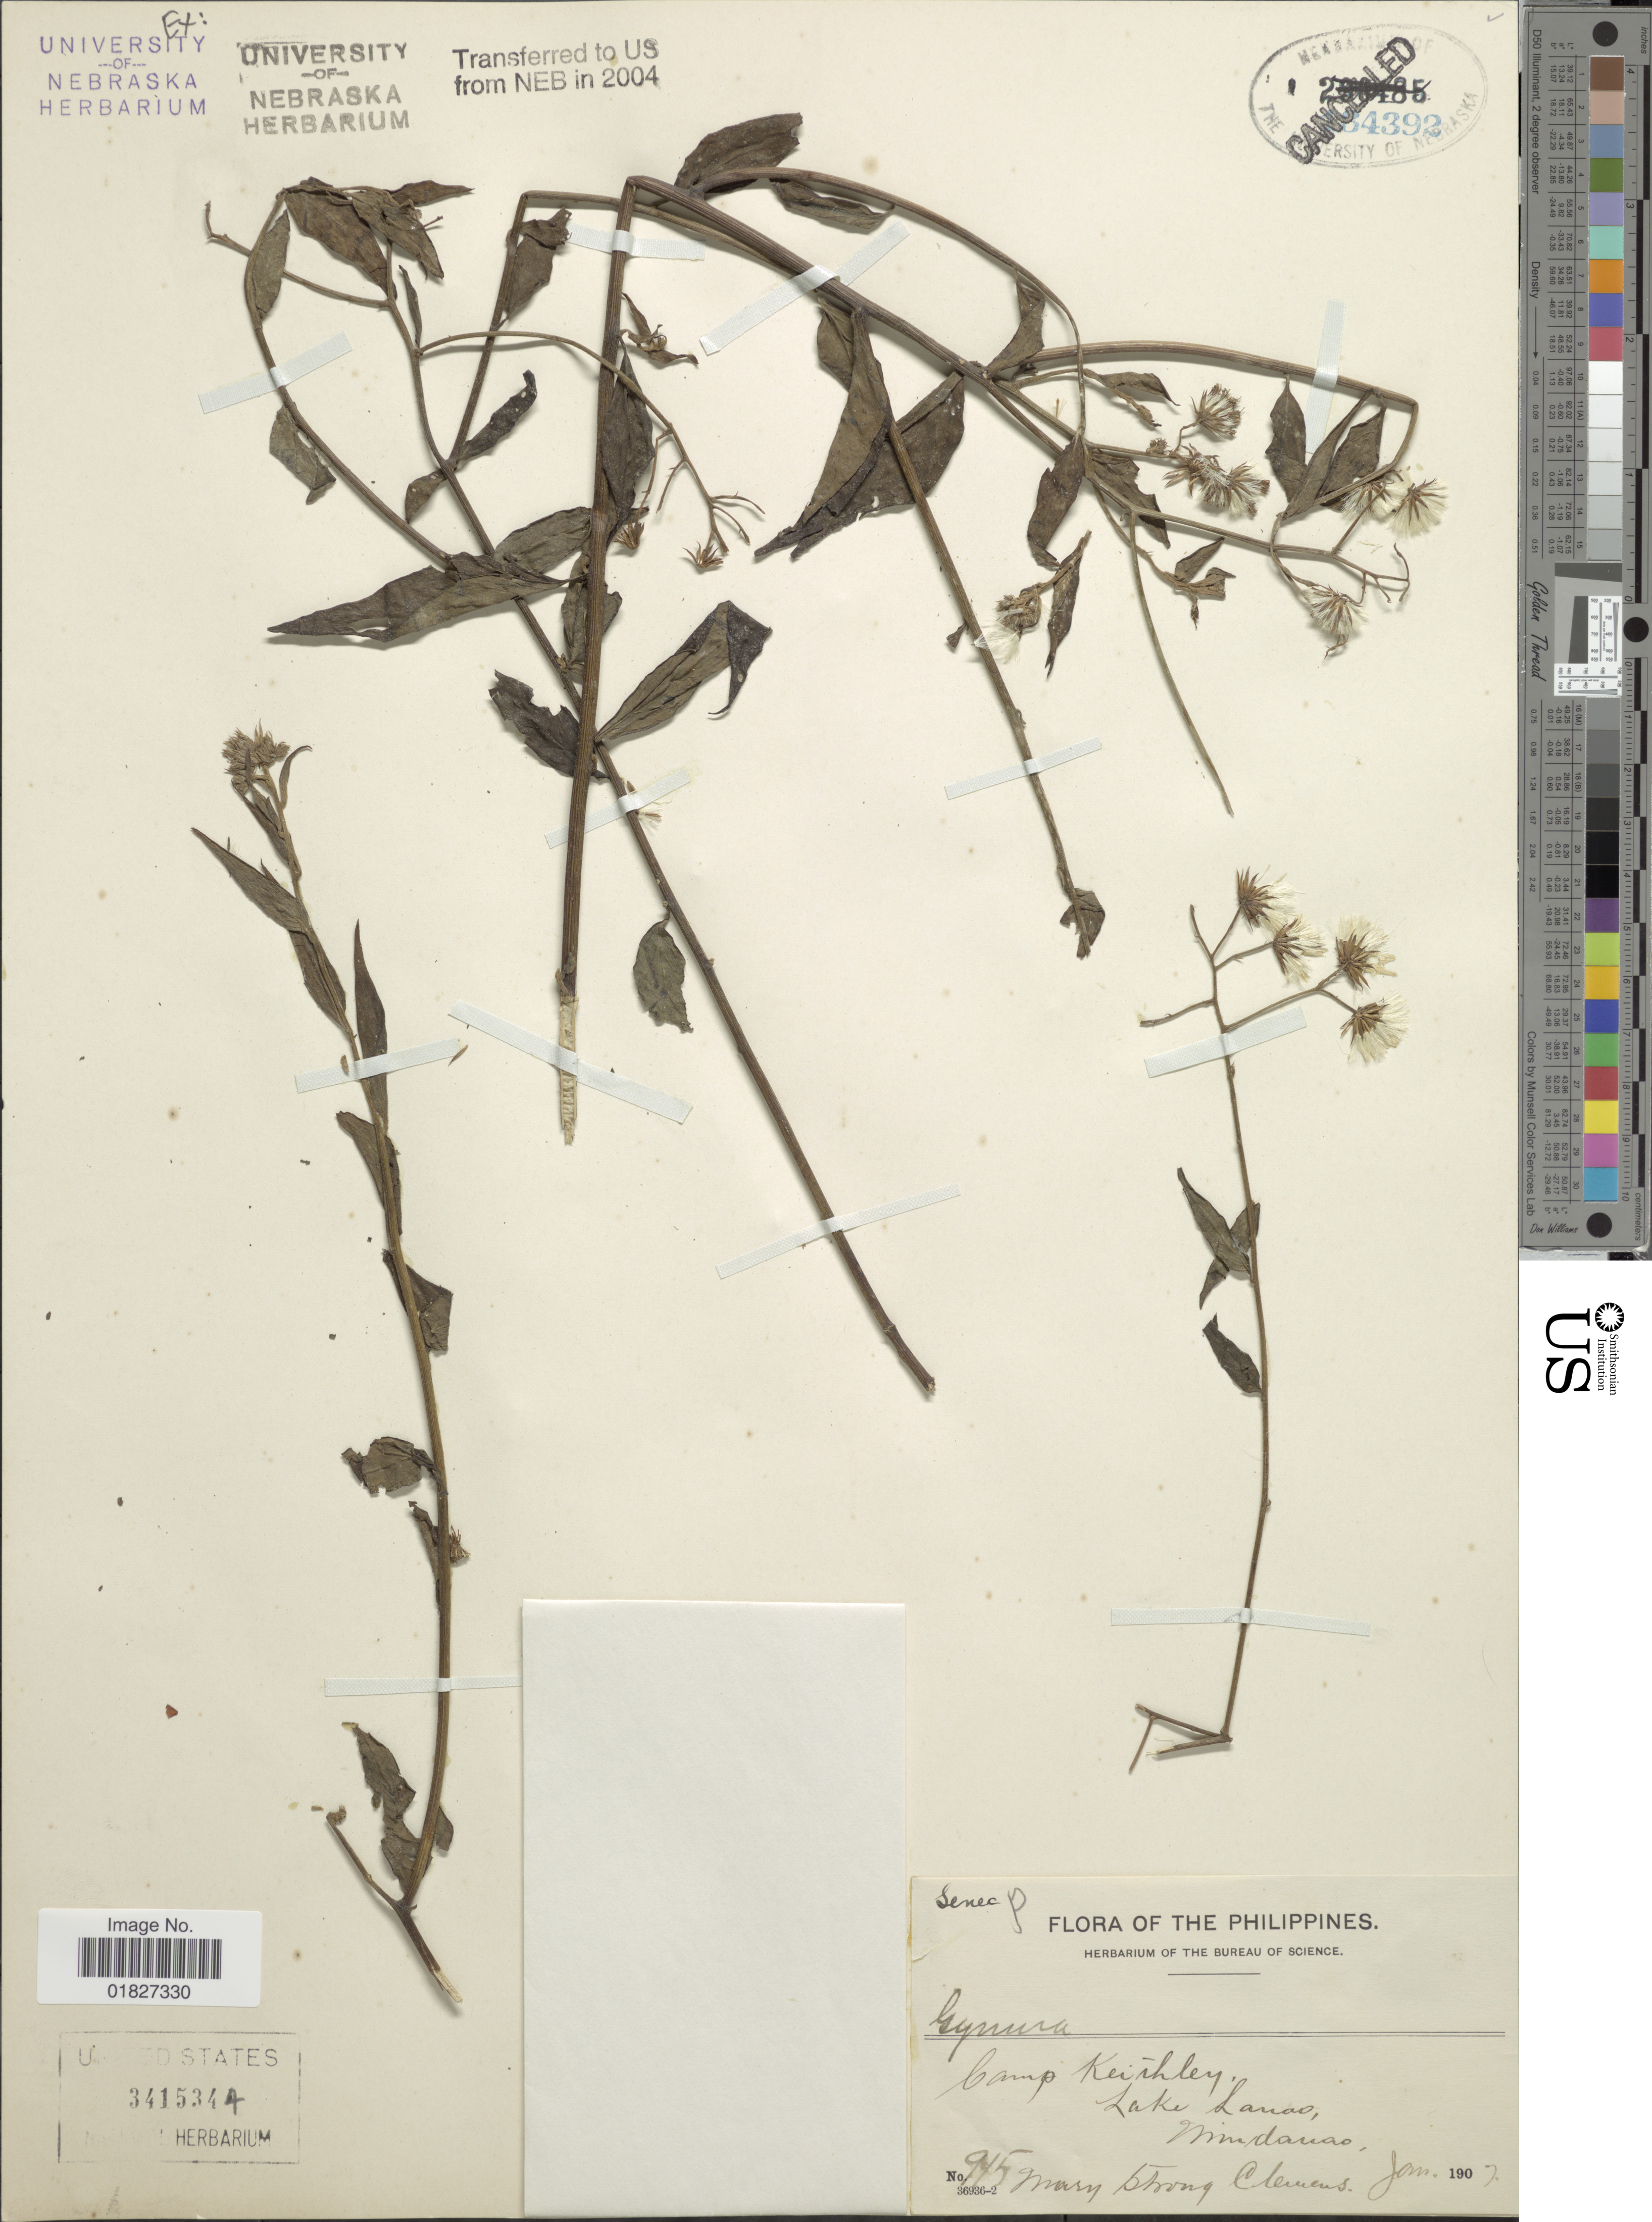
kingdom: Plantae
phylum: Tracheophyta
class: Magnoliopsida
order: Asterales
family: Asteraceae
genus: Gynura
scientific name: Gynura sp.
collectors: M. S. Clemens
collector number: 915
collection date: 1907-01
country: Philippines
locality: Camp Keithley, Lake Lanao, Mindanao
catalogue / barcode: US 3415344